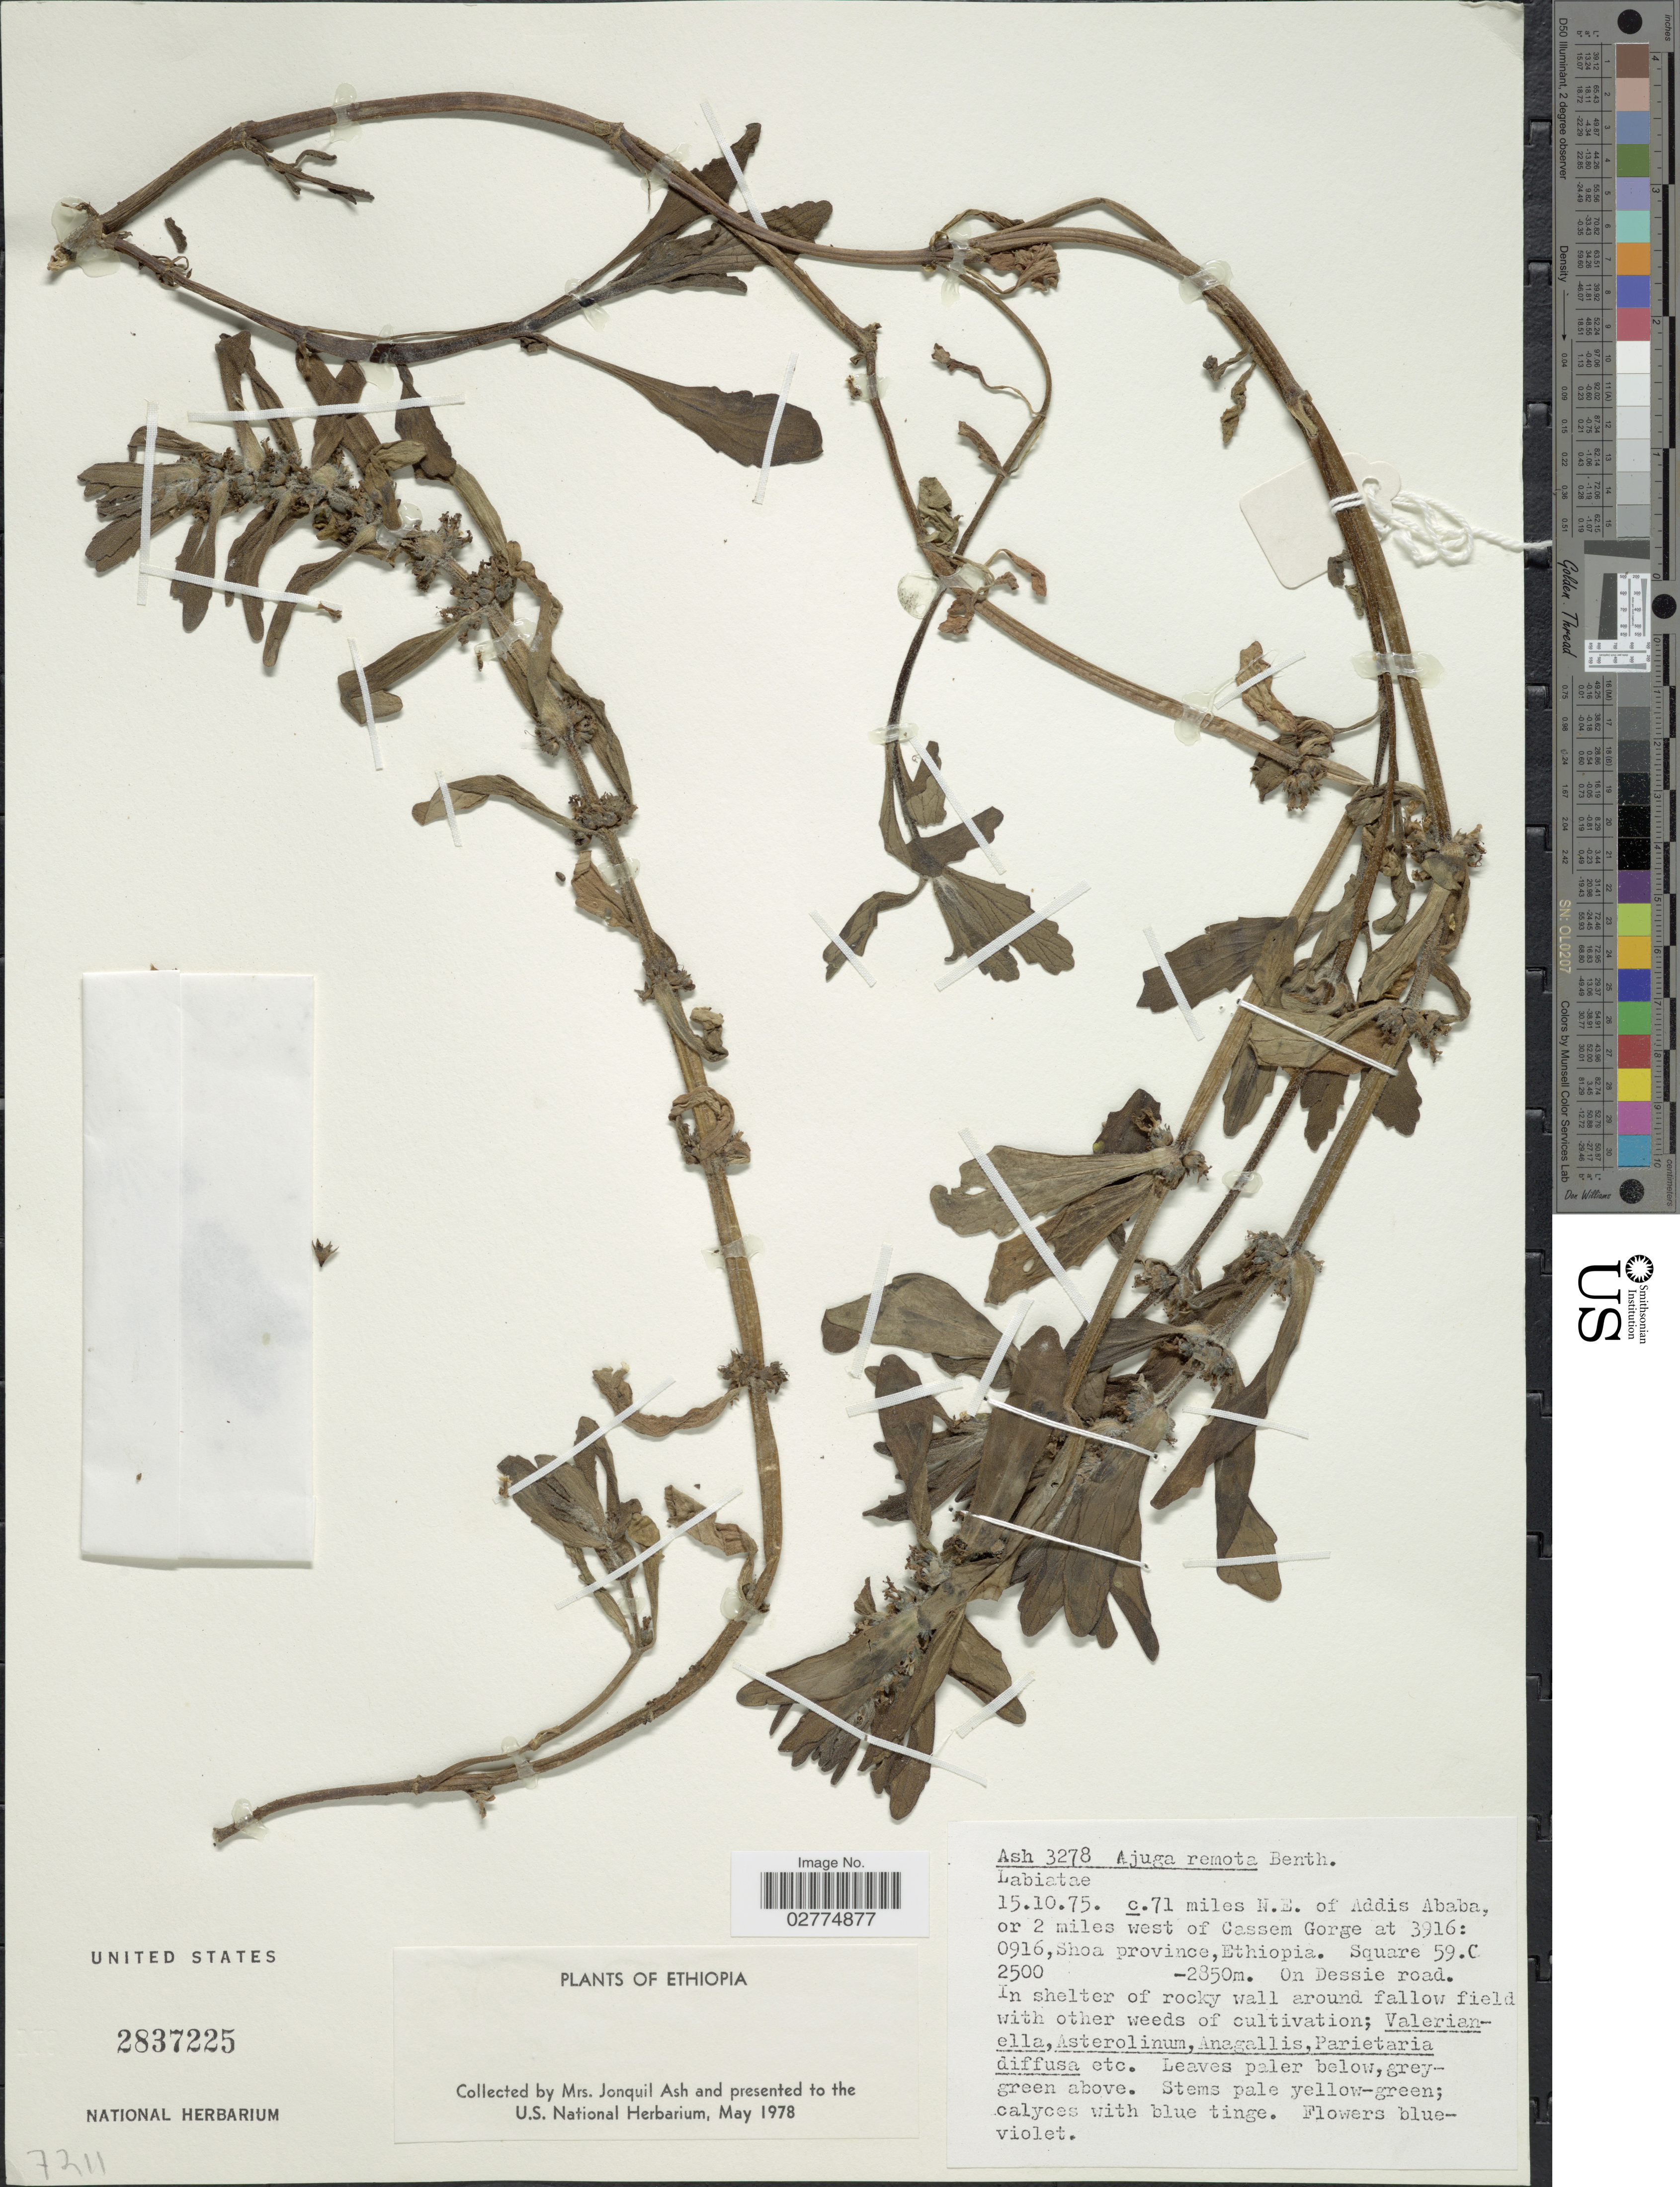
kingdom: Plantae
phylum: Tracheophyta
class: Magnoliopsida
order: Lamiales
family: Lamiaceae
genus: Ajuga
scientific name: Ajuga remota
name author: Wall. ex Benth.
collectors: J. Ash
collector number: Ash3278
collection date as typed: Transcribed d/m/y: 15/10/75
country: Ethiopia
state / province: Addis Ababa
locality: C. 71 miles N.E. of Addis Ababa, or 2 miles west of Cassem Gorge at 3916, 0916, Shoa province, Square 59, On Dessie road.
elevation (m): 2500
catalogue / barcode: US 2837225